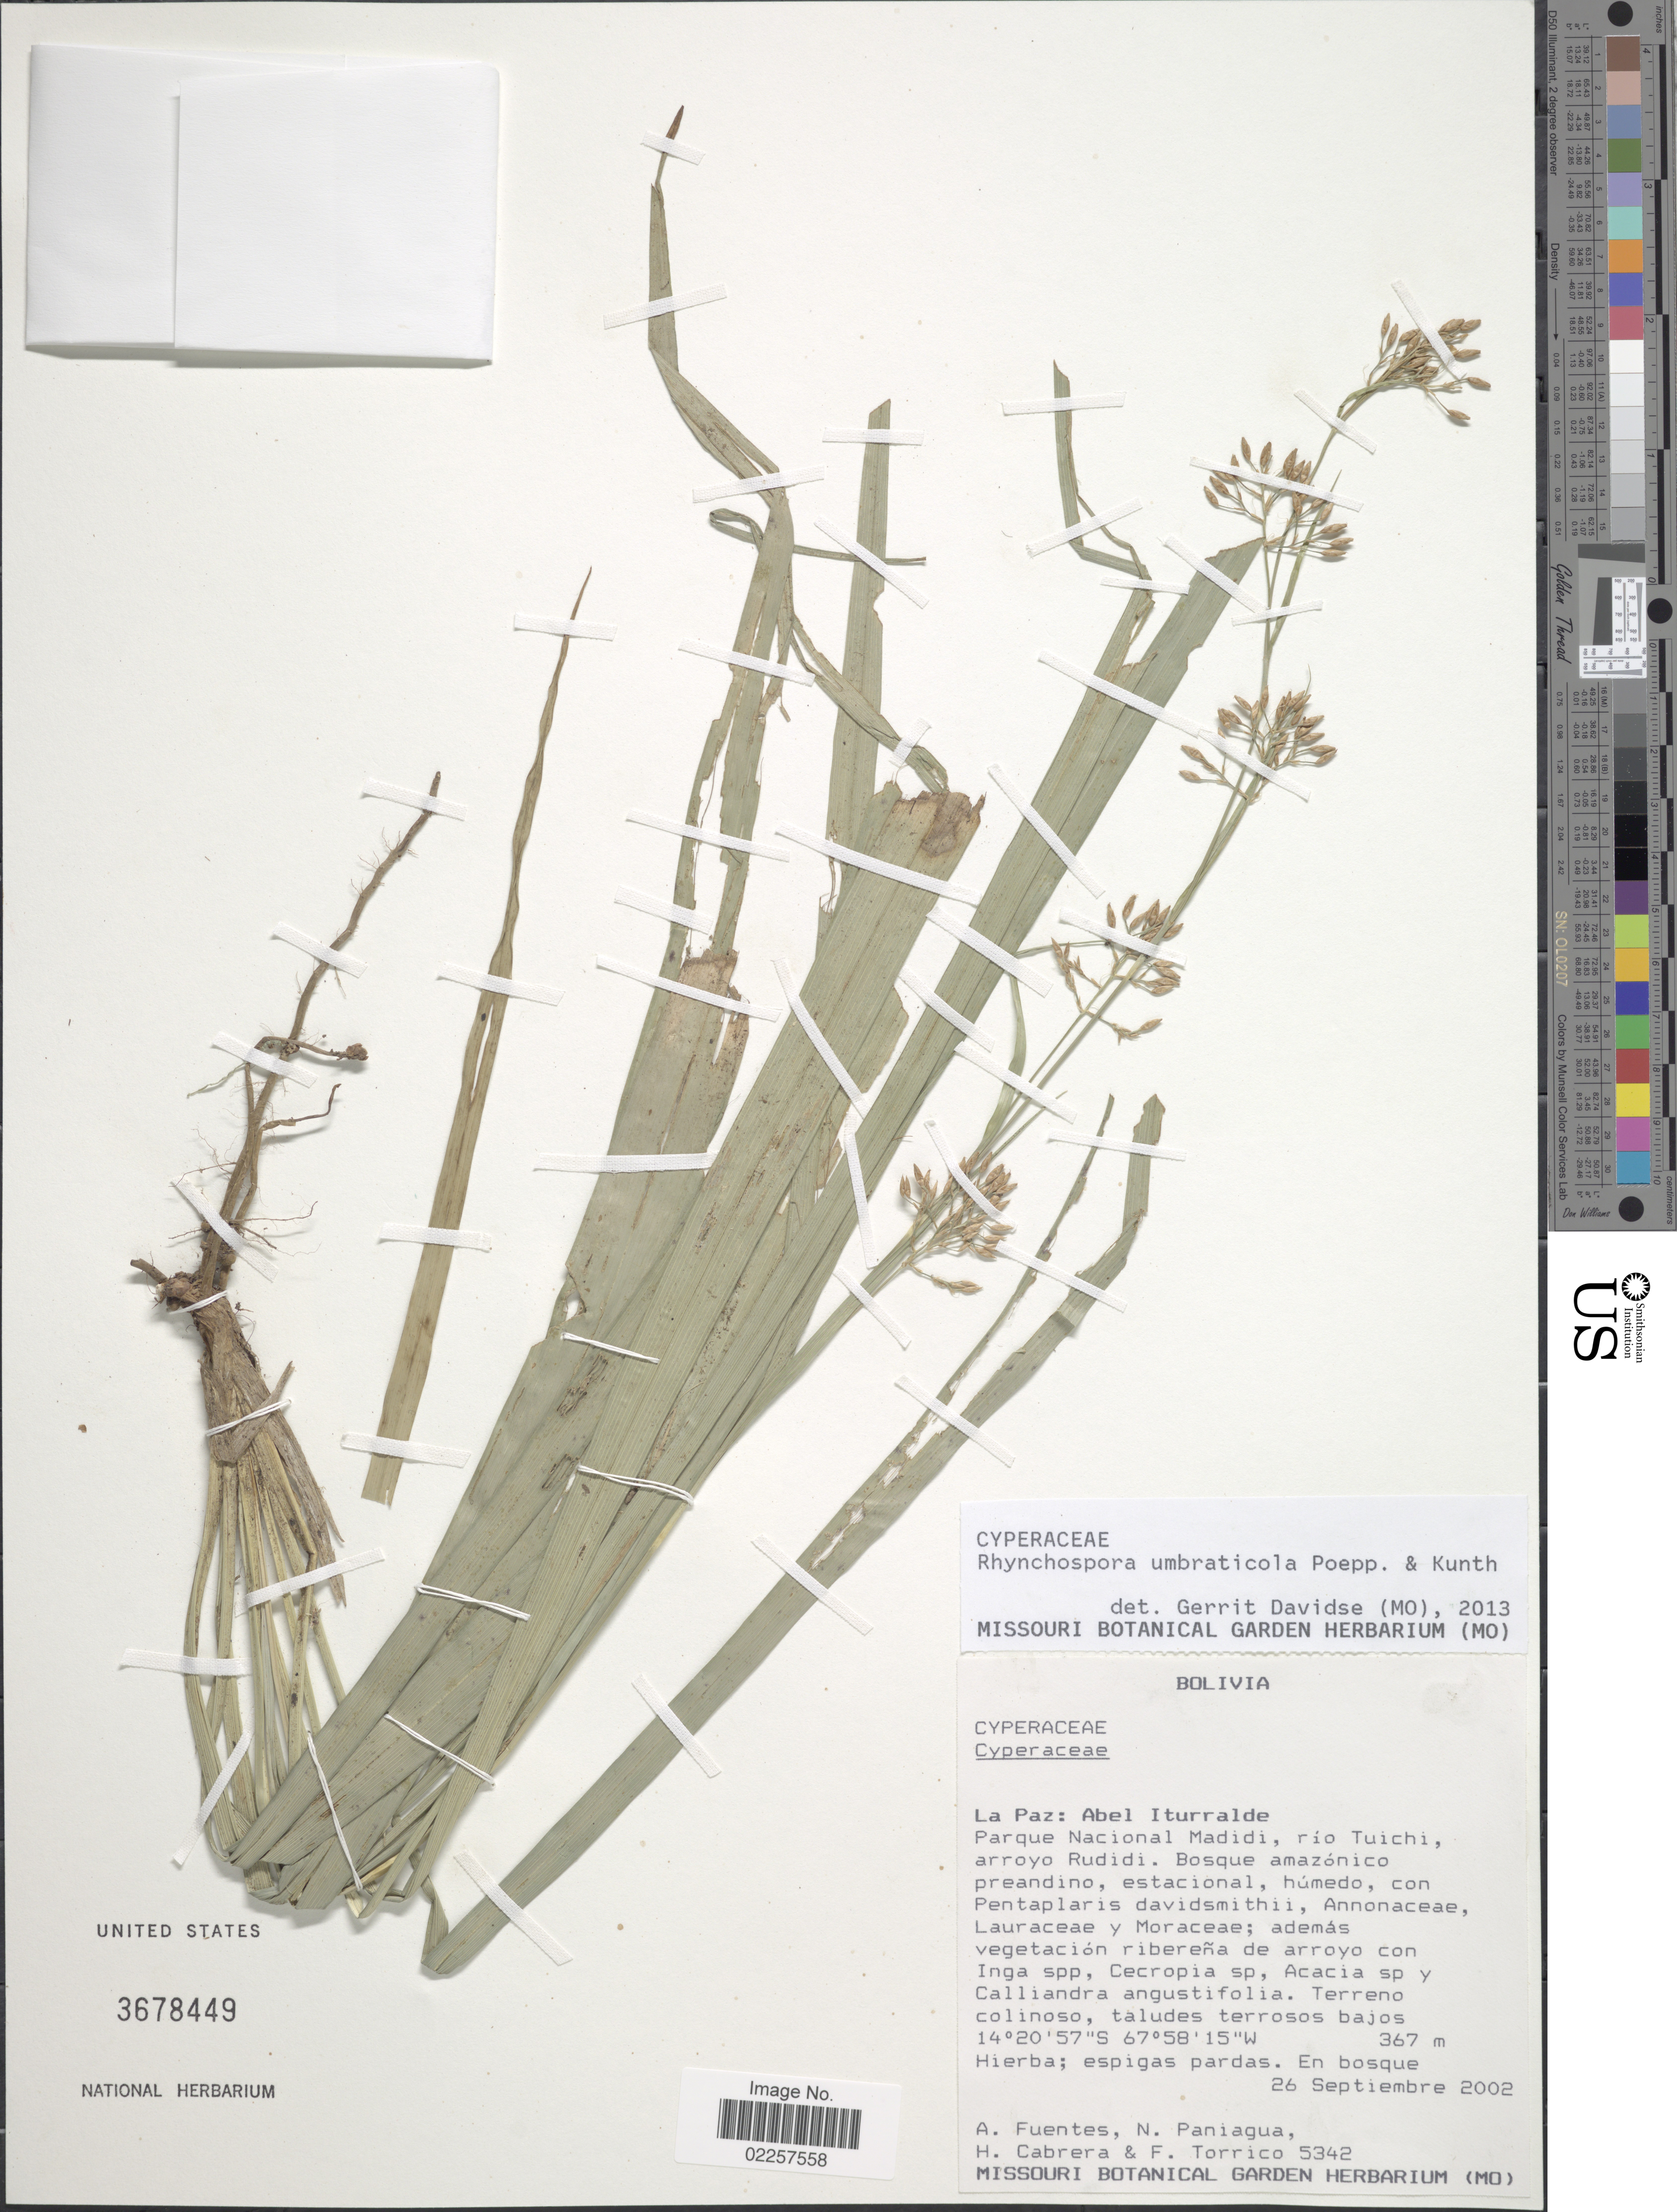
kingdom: Plantae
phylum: Tracheophyta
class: Liliopsida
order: Poales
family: Cyperaceae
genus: Rhynchospora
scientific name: Rhynchospora umbraticola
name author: Poepp. & Kunth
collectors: A. Fuentes, N. Paniagua, H. Cabrera & F. Torrico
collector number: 5342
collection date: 2002-09-26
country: Bolivia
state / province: La Paz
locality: Abel Iturralde, Parque Nacional Madidi, rio Tuichi, arroyo Rudidi, Bosque amazonico preandino, estacional, terreno colinoso, taludes terrosos bajos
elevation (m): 367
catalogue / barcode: US 3678449